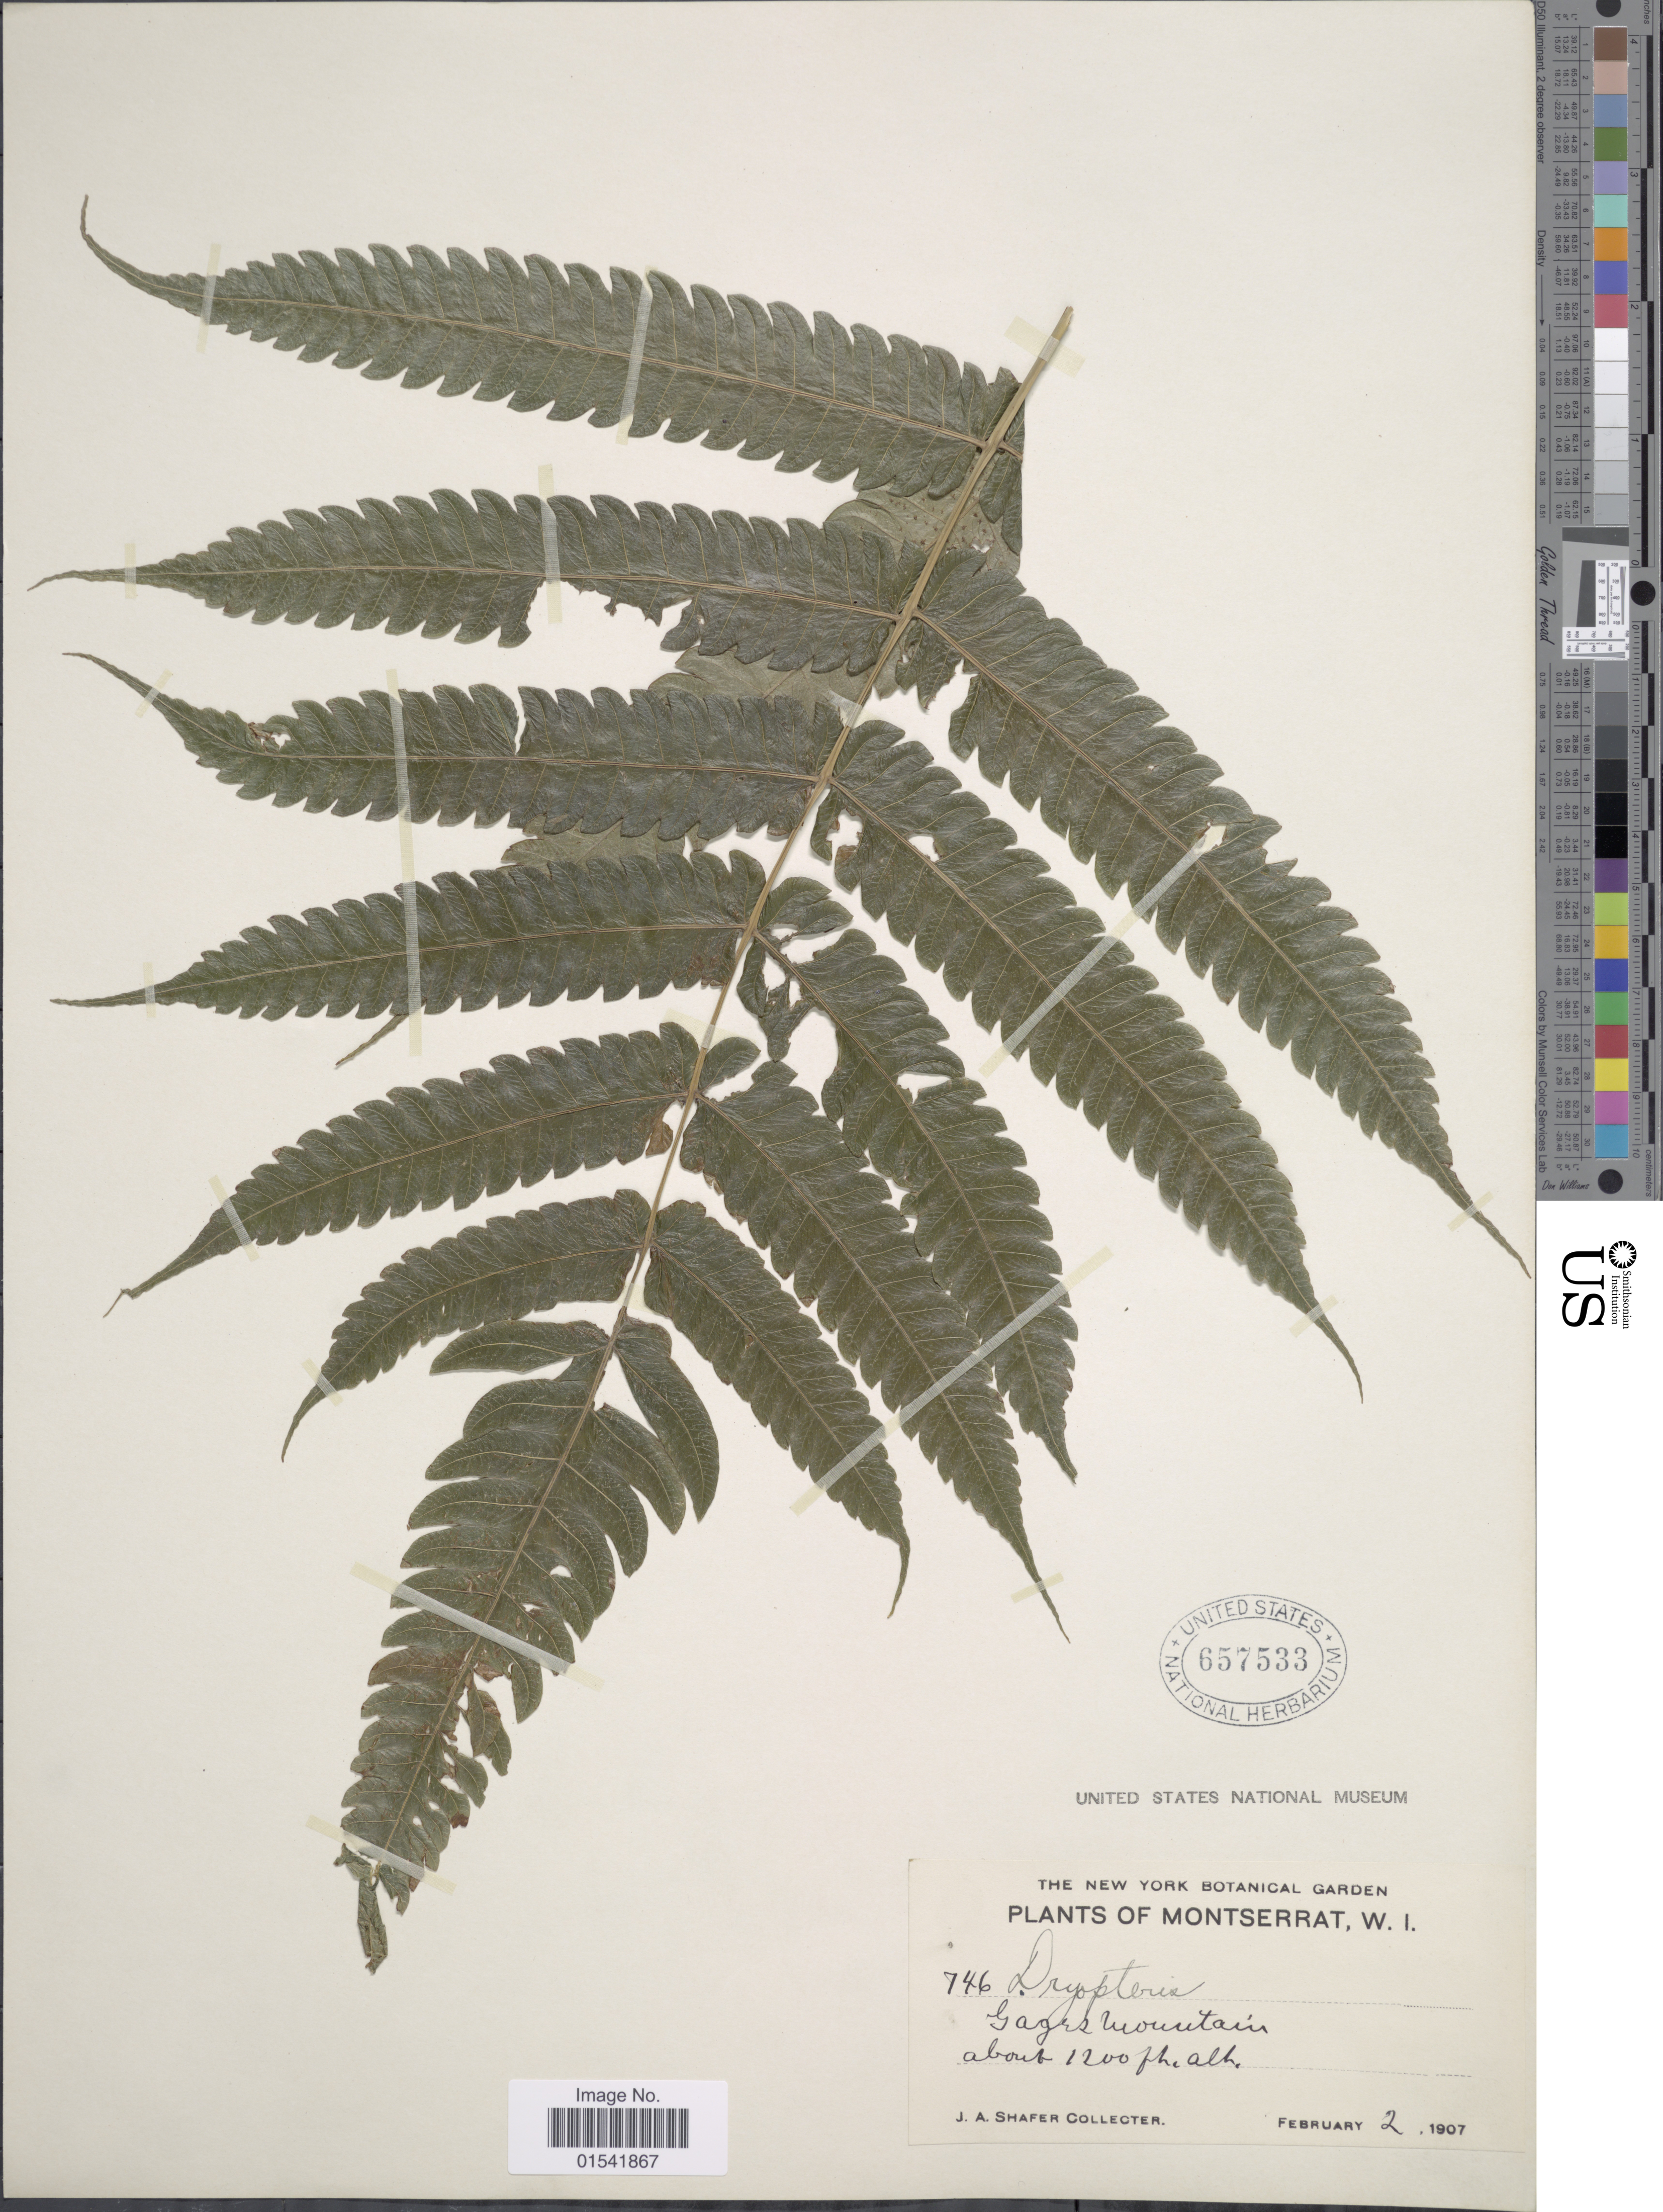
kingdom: Plantae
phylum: Tracheophyta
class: Polypodiopsida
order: Polypodiales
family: Thelypteridaceae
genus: Steiropteris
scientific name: Steiropteris glandulosa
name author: (Hook. f.) Pic. Serm.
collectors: J. A. Shafer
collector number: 746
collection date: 1907-02-02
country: Montserrat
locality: Gages Mountain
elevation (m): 366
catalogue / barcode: US 657533